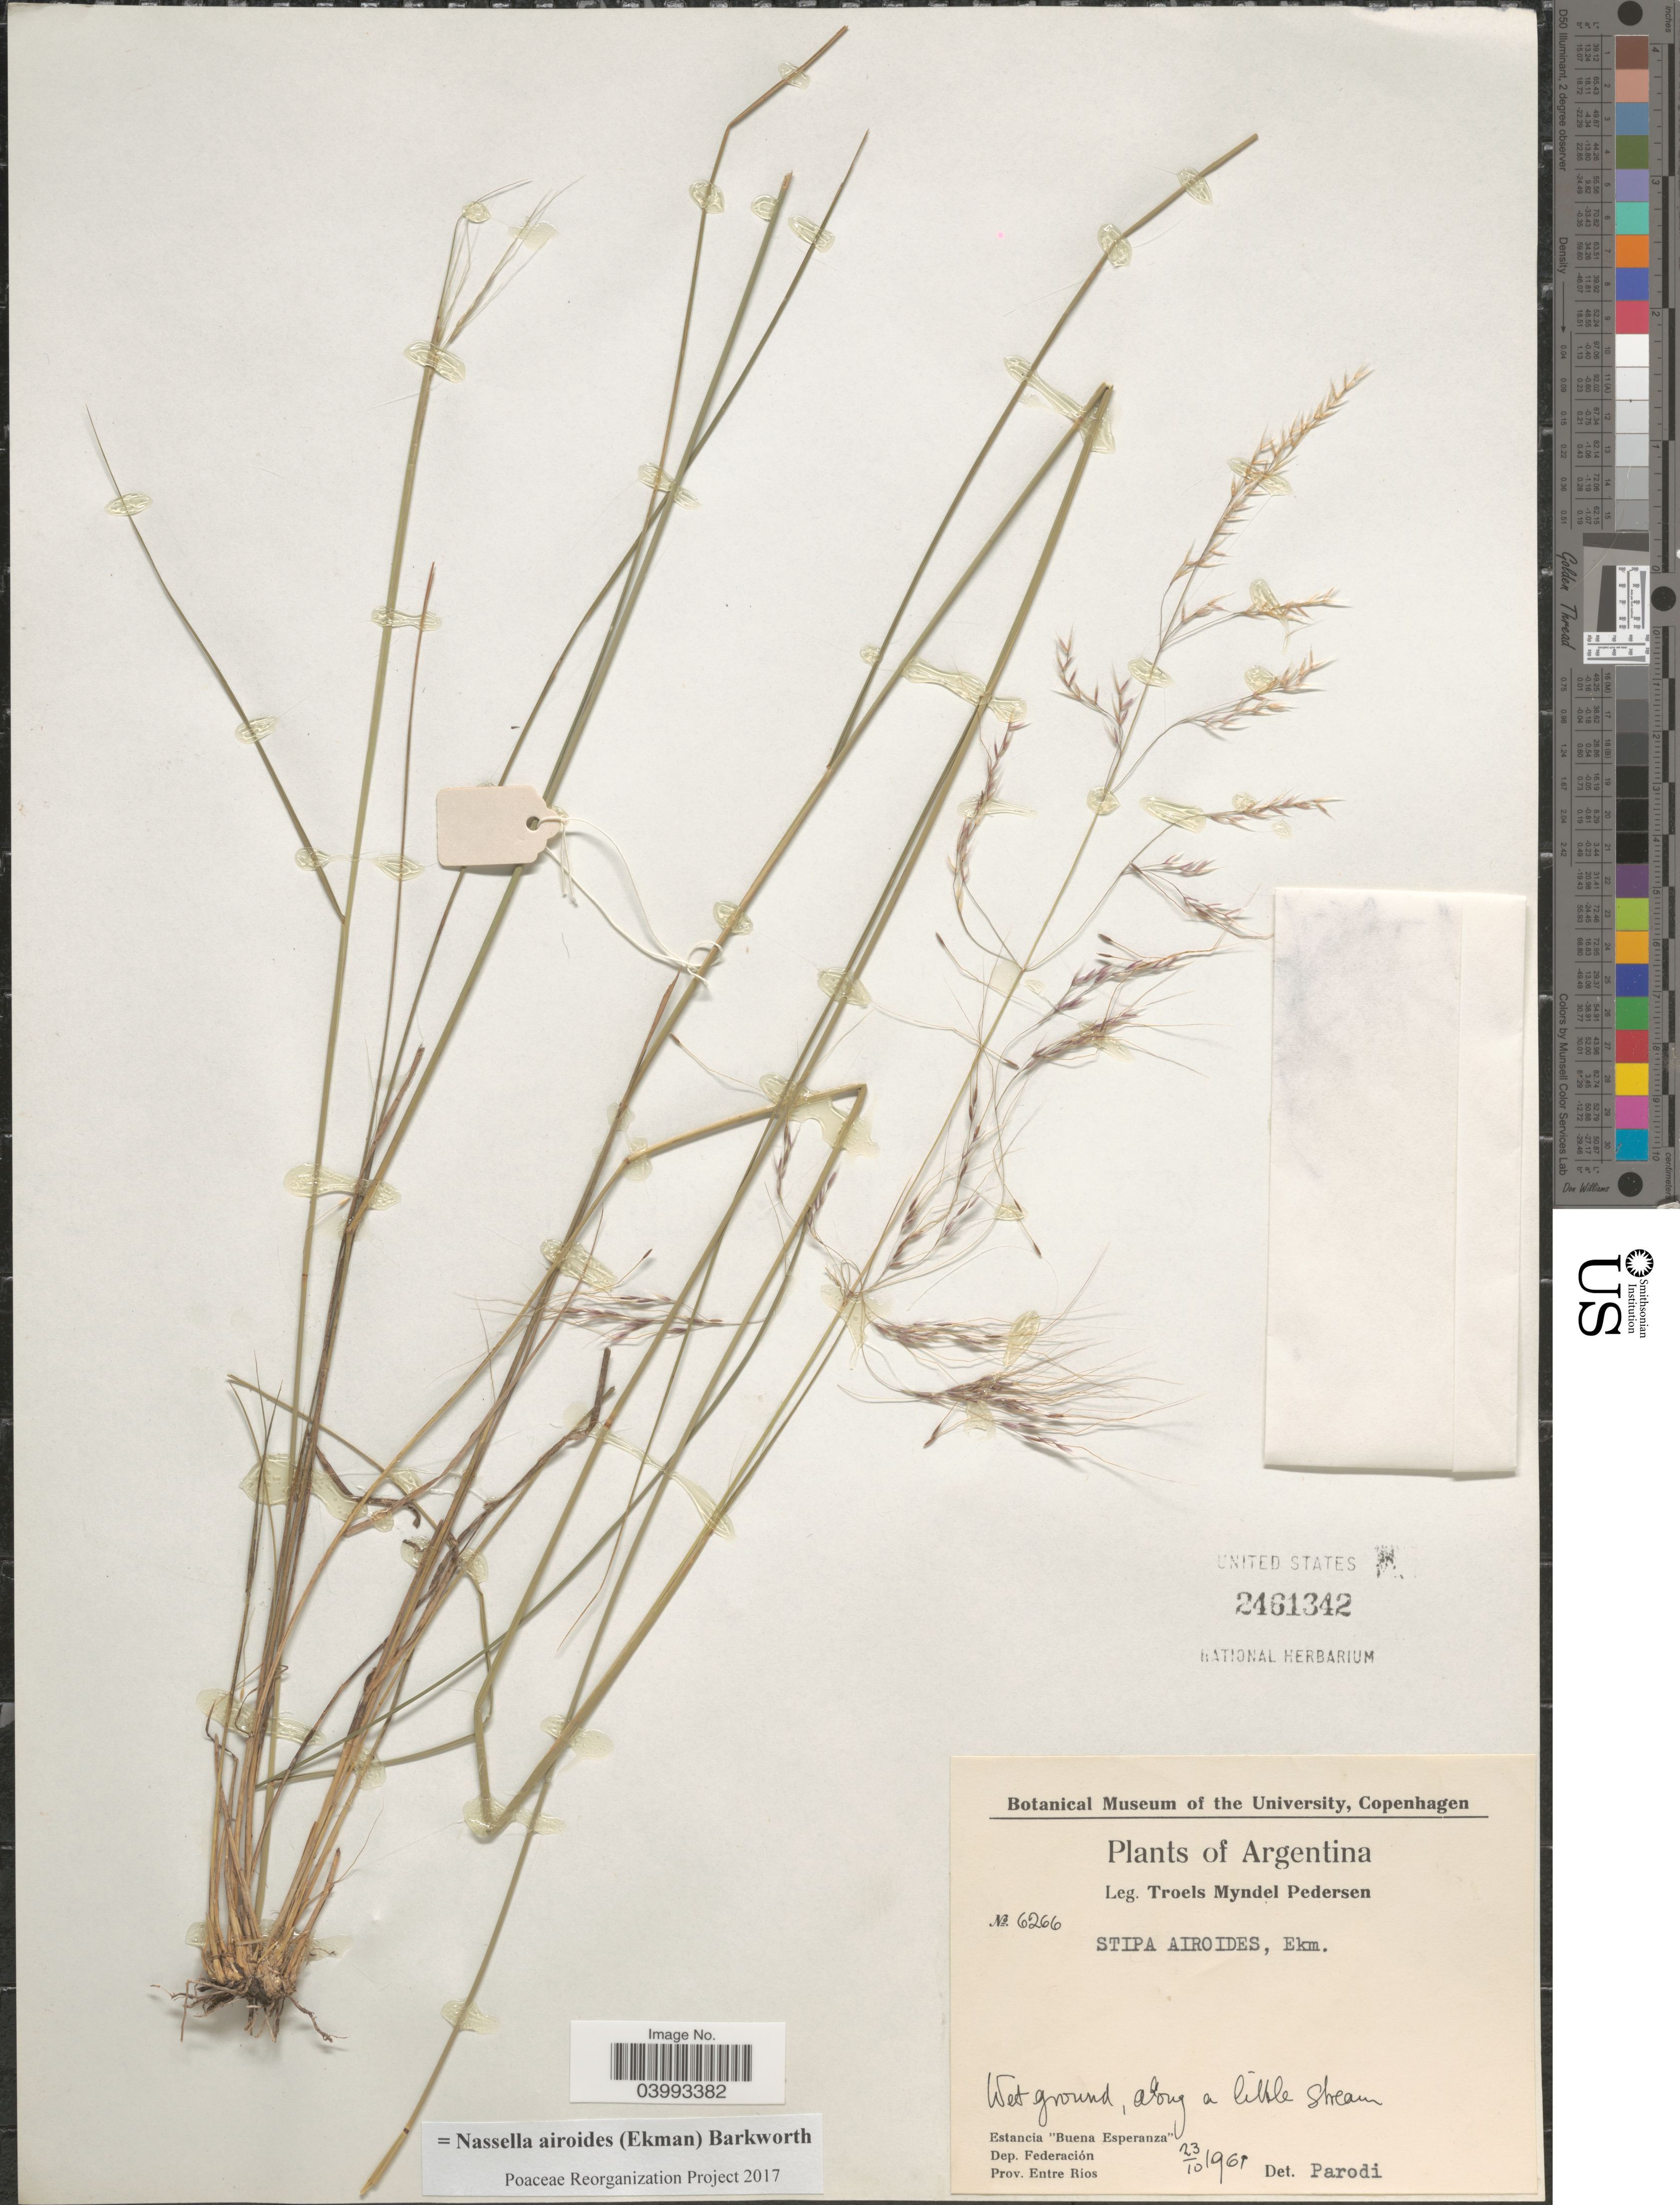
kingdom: Plantae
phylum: Tracheophyta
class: Liliopsida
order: Poales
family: Poaceae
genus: Nassella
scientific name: Nassella airoides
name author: (Ekman) Barkworth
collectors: T. Pederson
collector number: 6266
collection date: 1961-10-23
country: Argentina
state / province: Entre Rios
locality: Estancia "Buena Esperanza". Dep. Federación.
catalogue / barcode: US 2461342